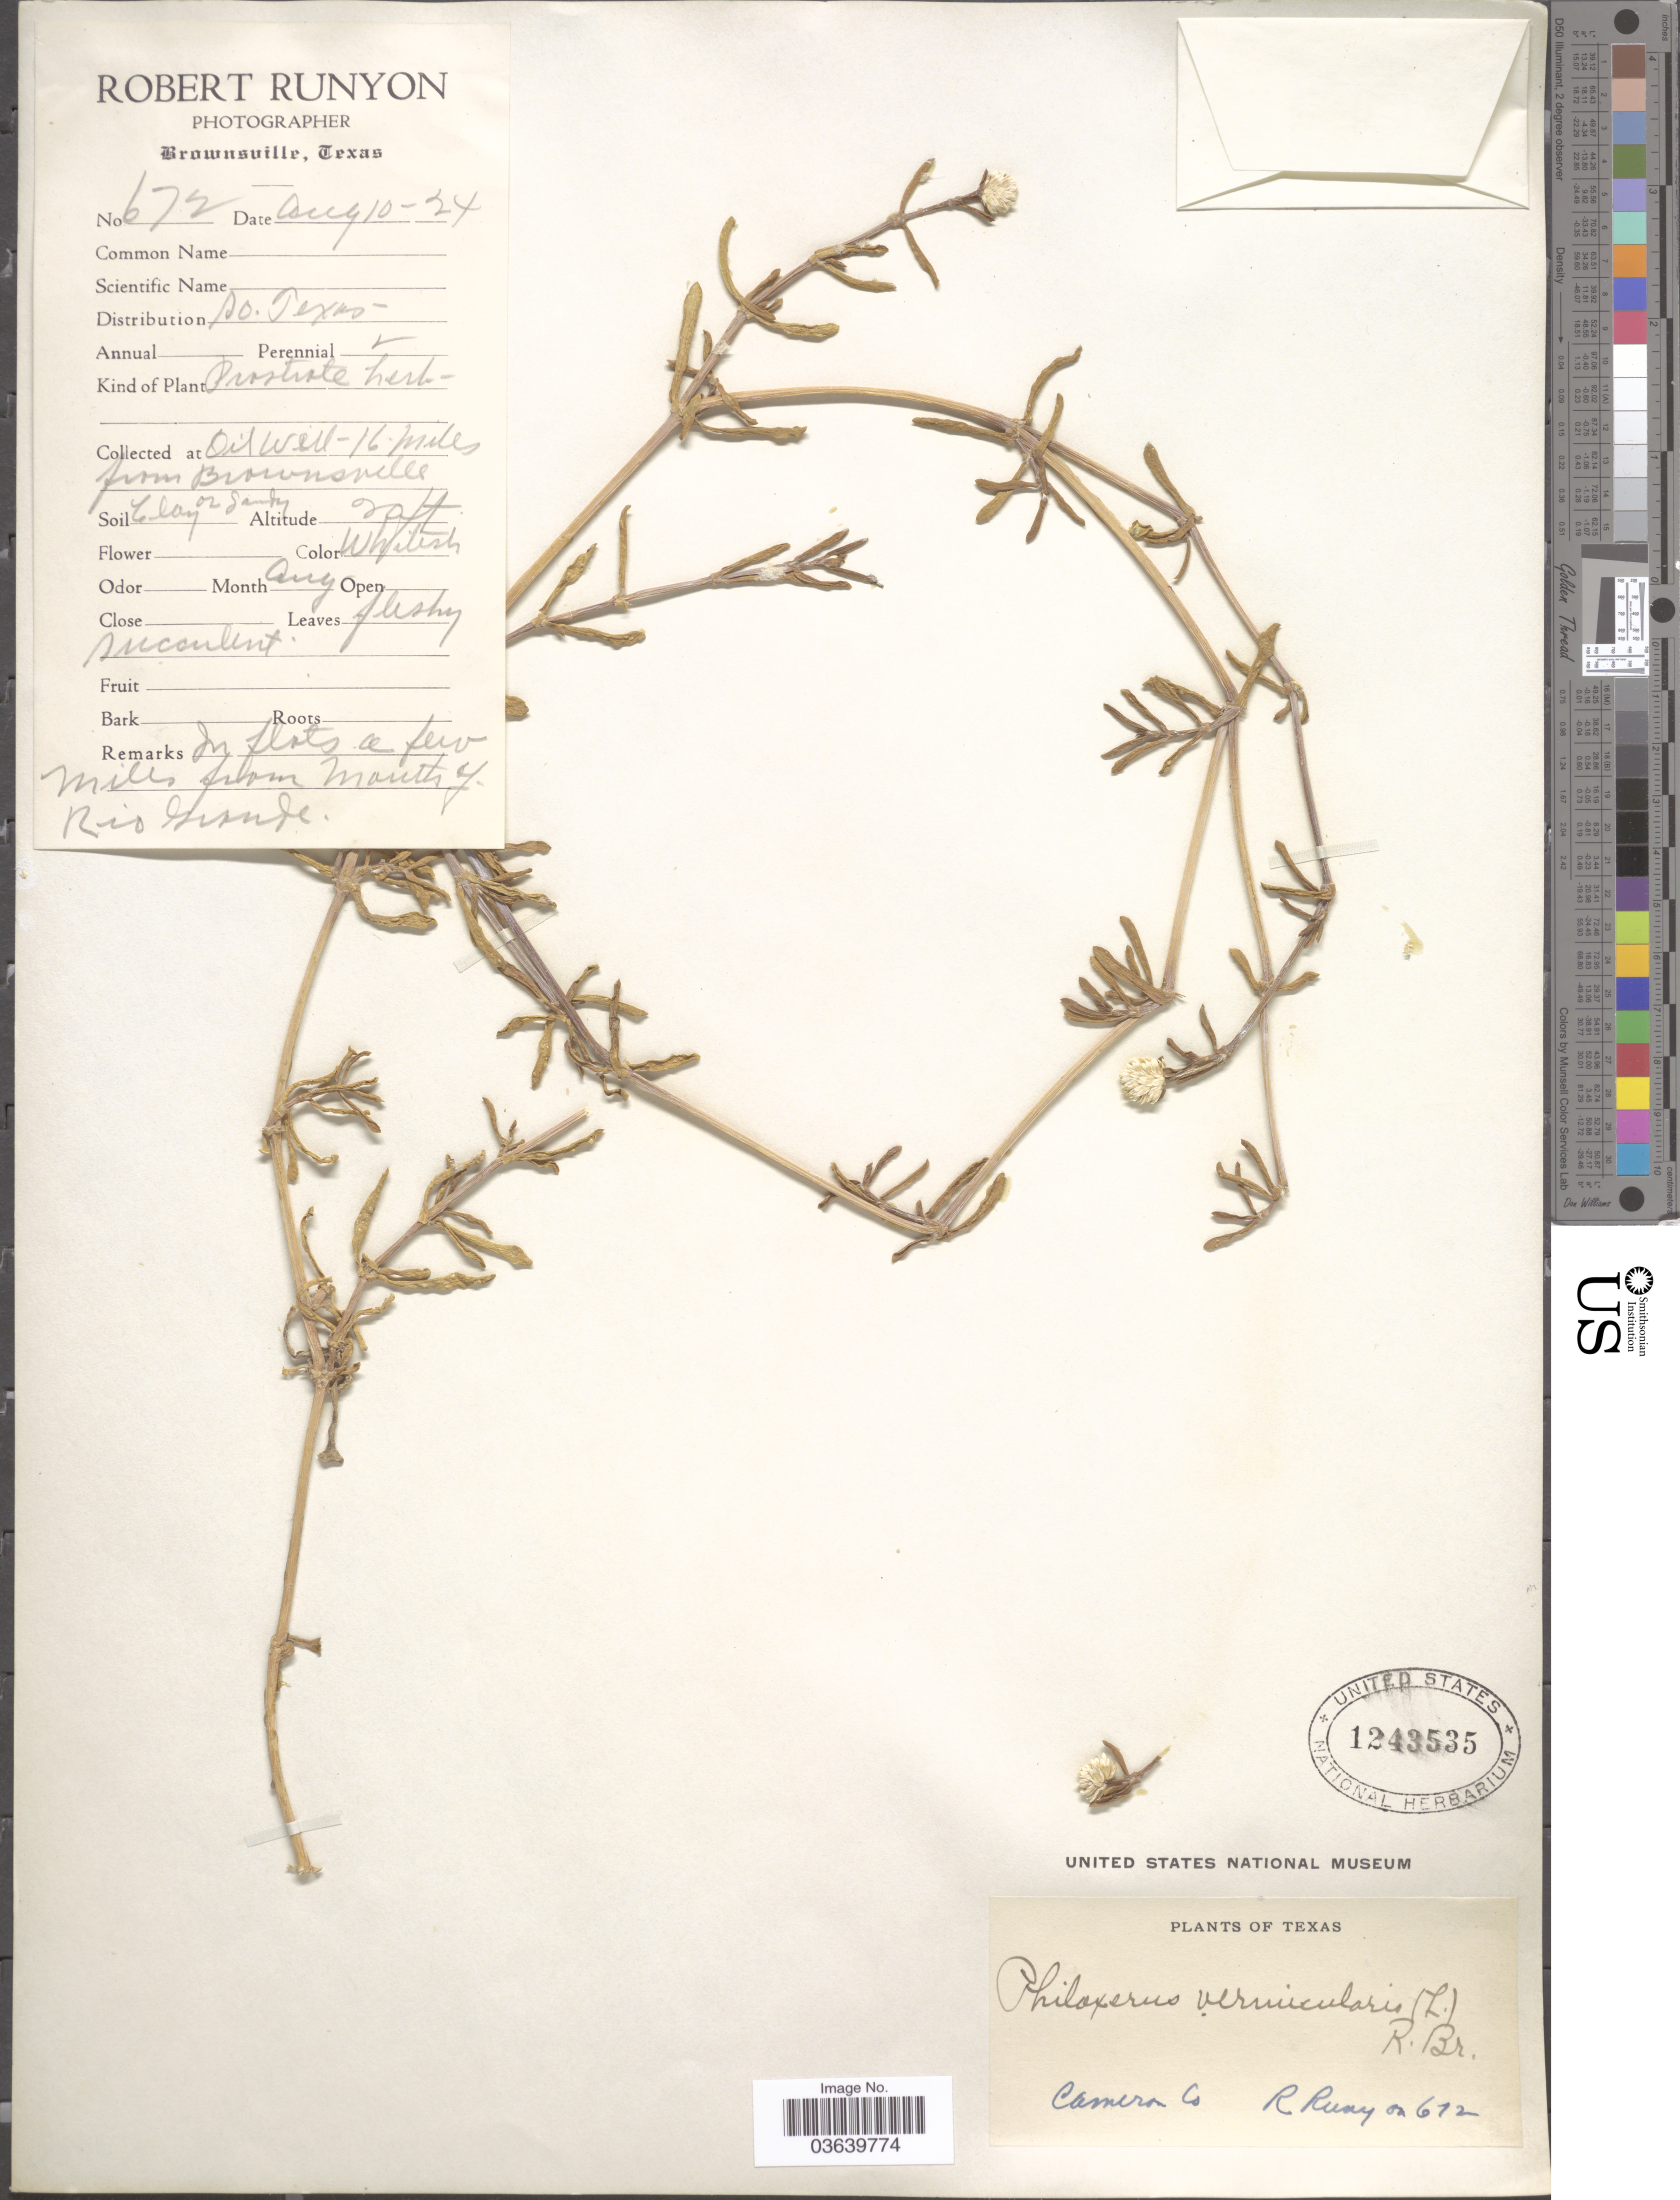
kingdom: Plantae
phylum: Tracheophyta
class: Magnoliopsida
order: Caryophyllales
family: Amaranthaceae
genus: Gomphrena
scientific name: Gomphrena vermicularis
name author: L.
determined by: Strong, Mark T., (BOT), Smithsonian Institution - National Museum of Natural History (UNITED STATES)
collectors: R. Runyon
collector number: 672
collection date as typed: Transcribed d/m/y: 10/8/24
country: United States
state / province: Texas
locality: Oil Well - 16 Miles from Brownsville, Cameron Co.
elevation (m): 6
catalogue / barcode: US 1243535